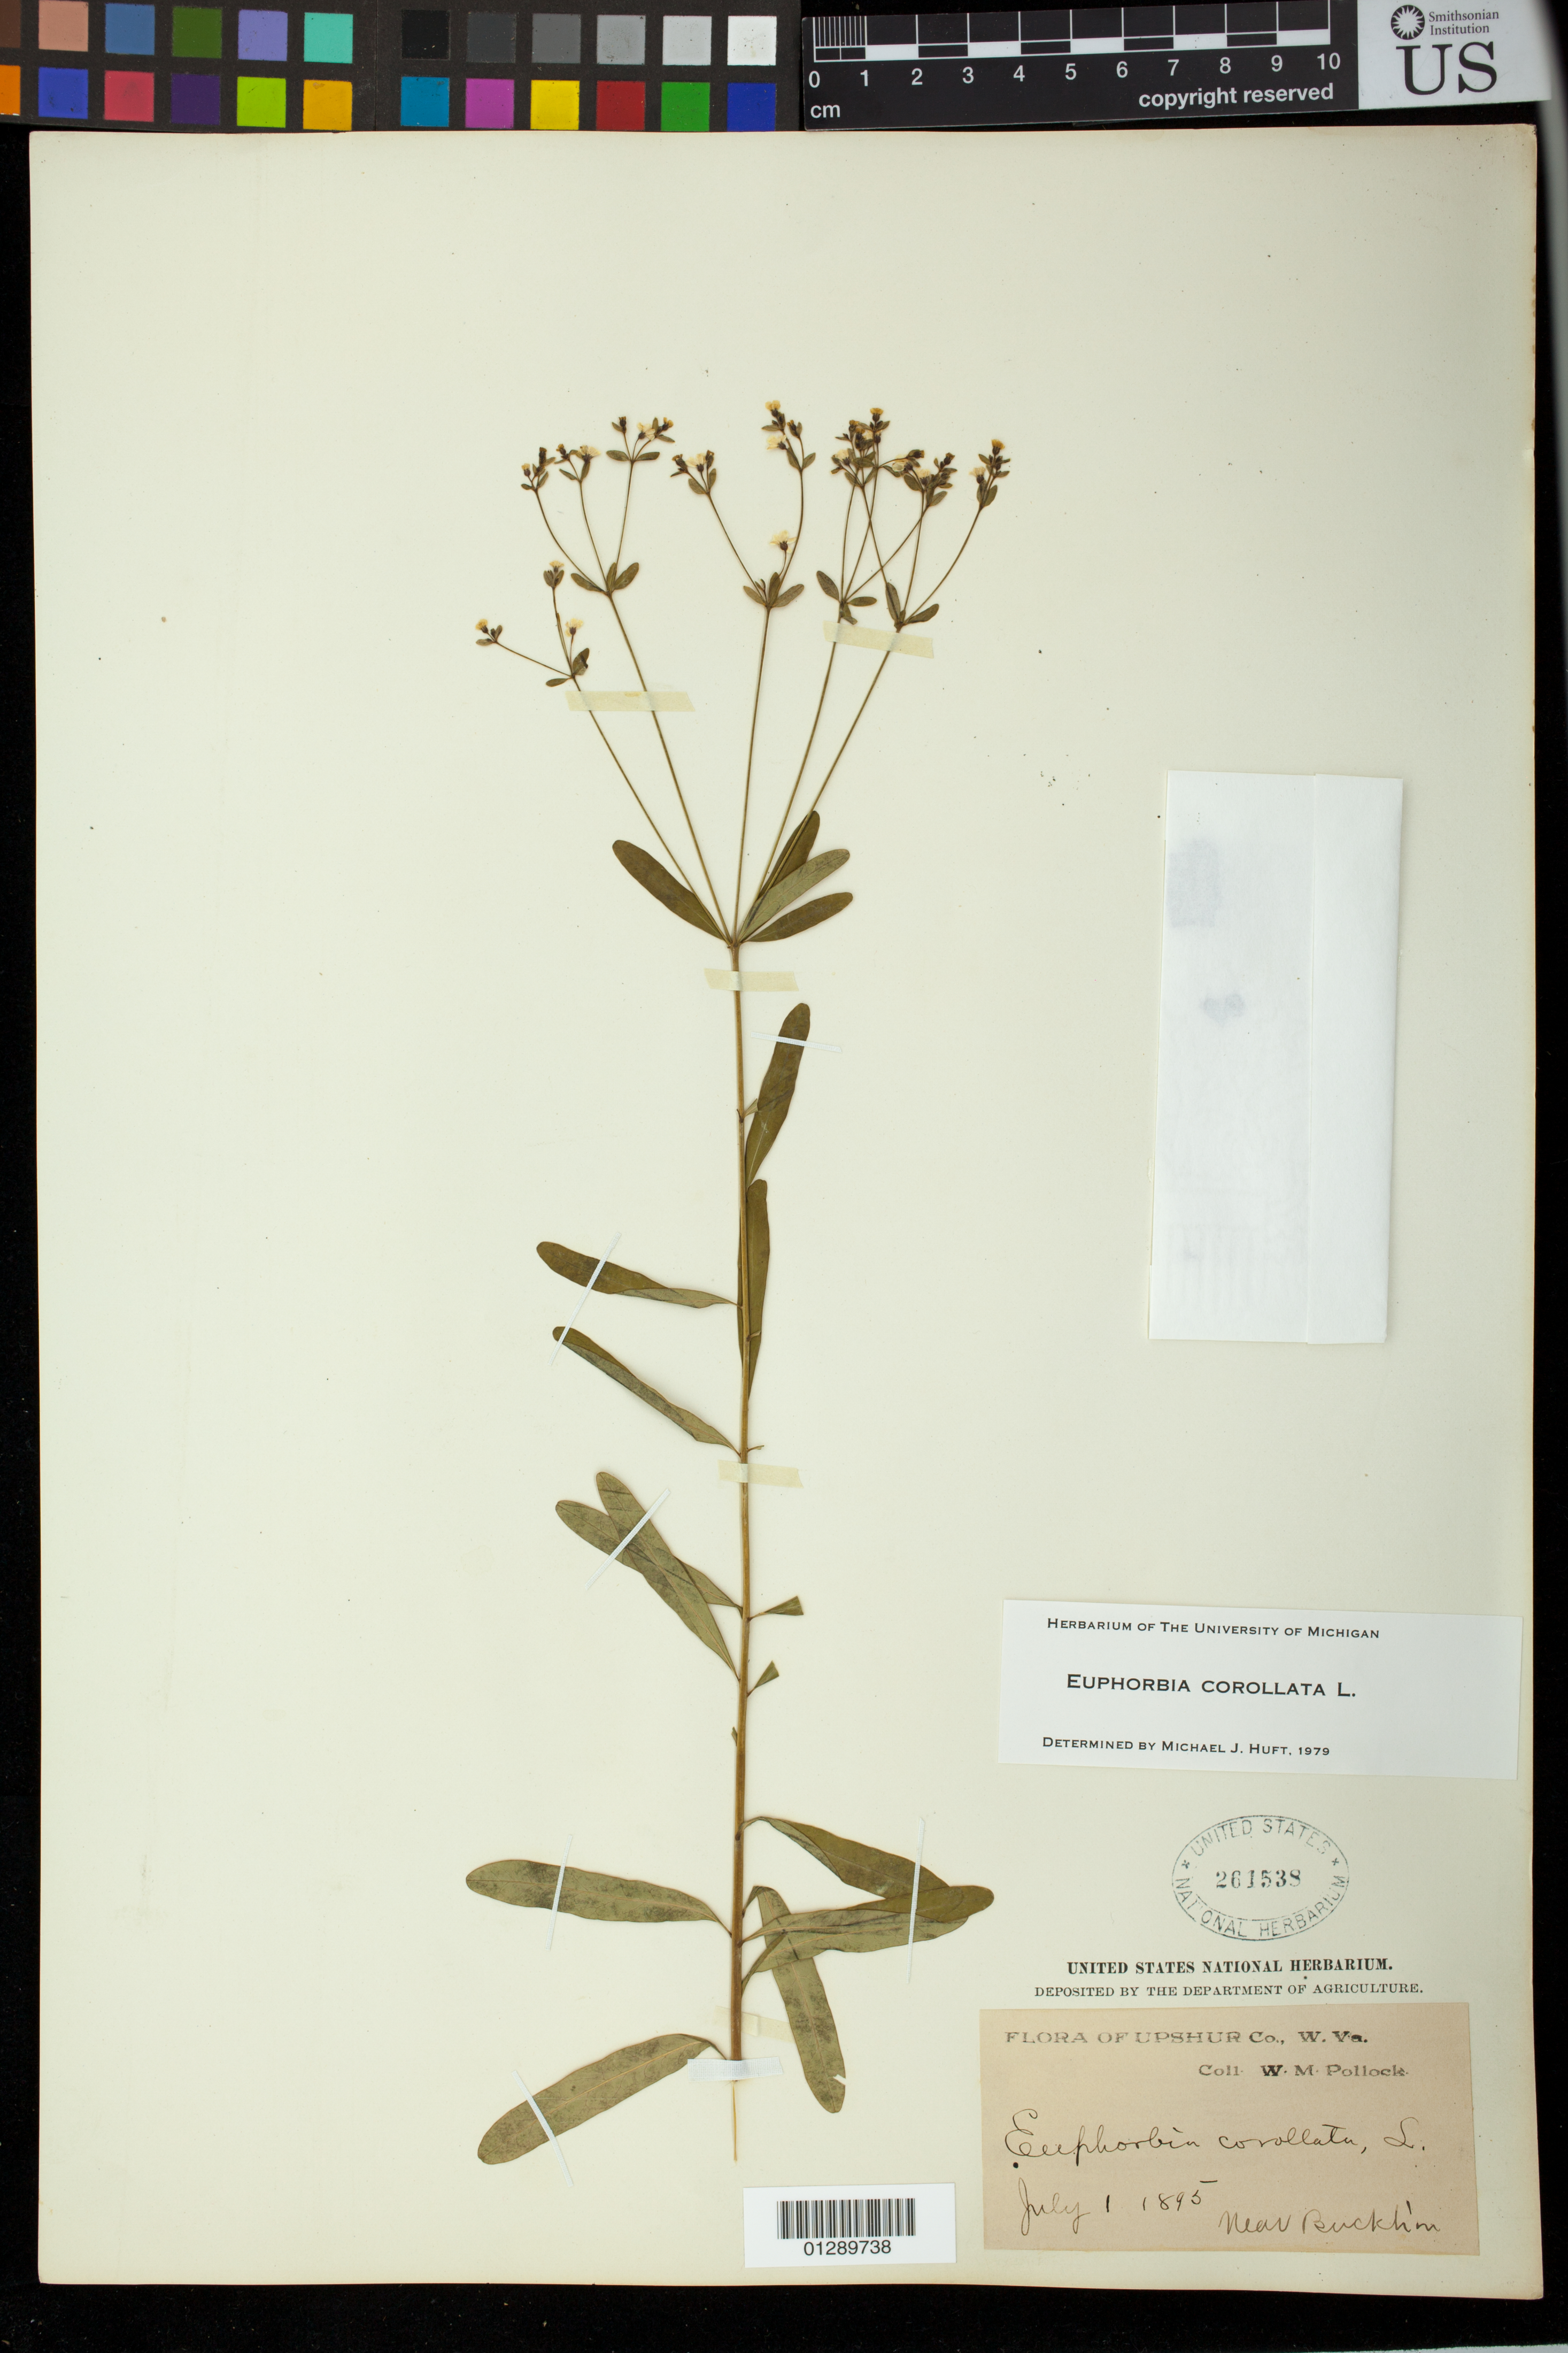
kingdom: Plantae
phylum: Tracheophyta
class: Magnoliopsida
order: Malpighiales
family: Euphorbiaceae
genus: Euphorbia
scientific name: Euphorbia corollata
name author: L.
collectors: W. M. Pollock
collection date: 1895-07-01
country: United States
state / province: West Virginia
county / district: Upshur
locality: Near Buckingham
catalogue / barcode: US 261538